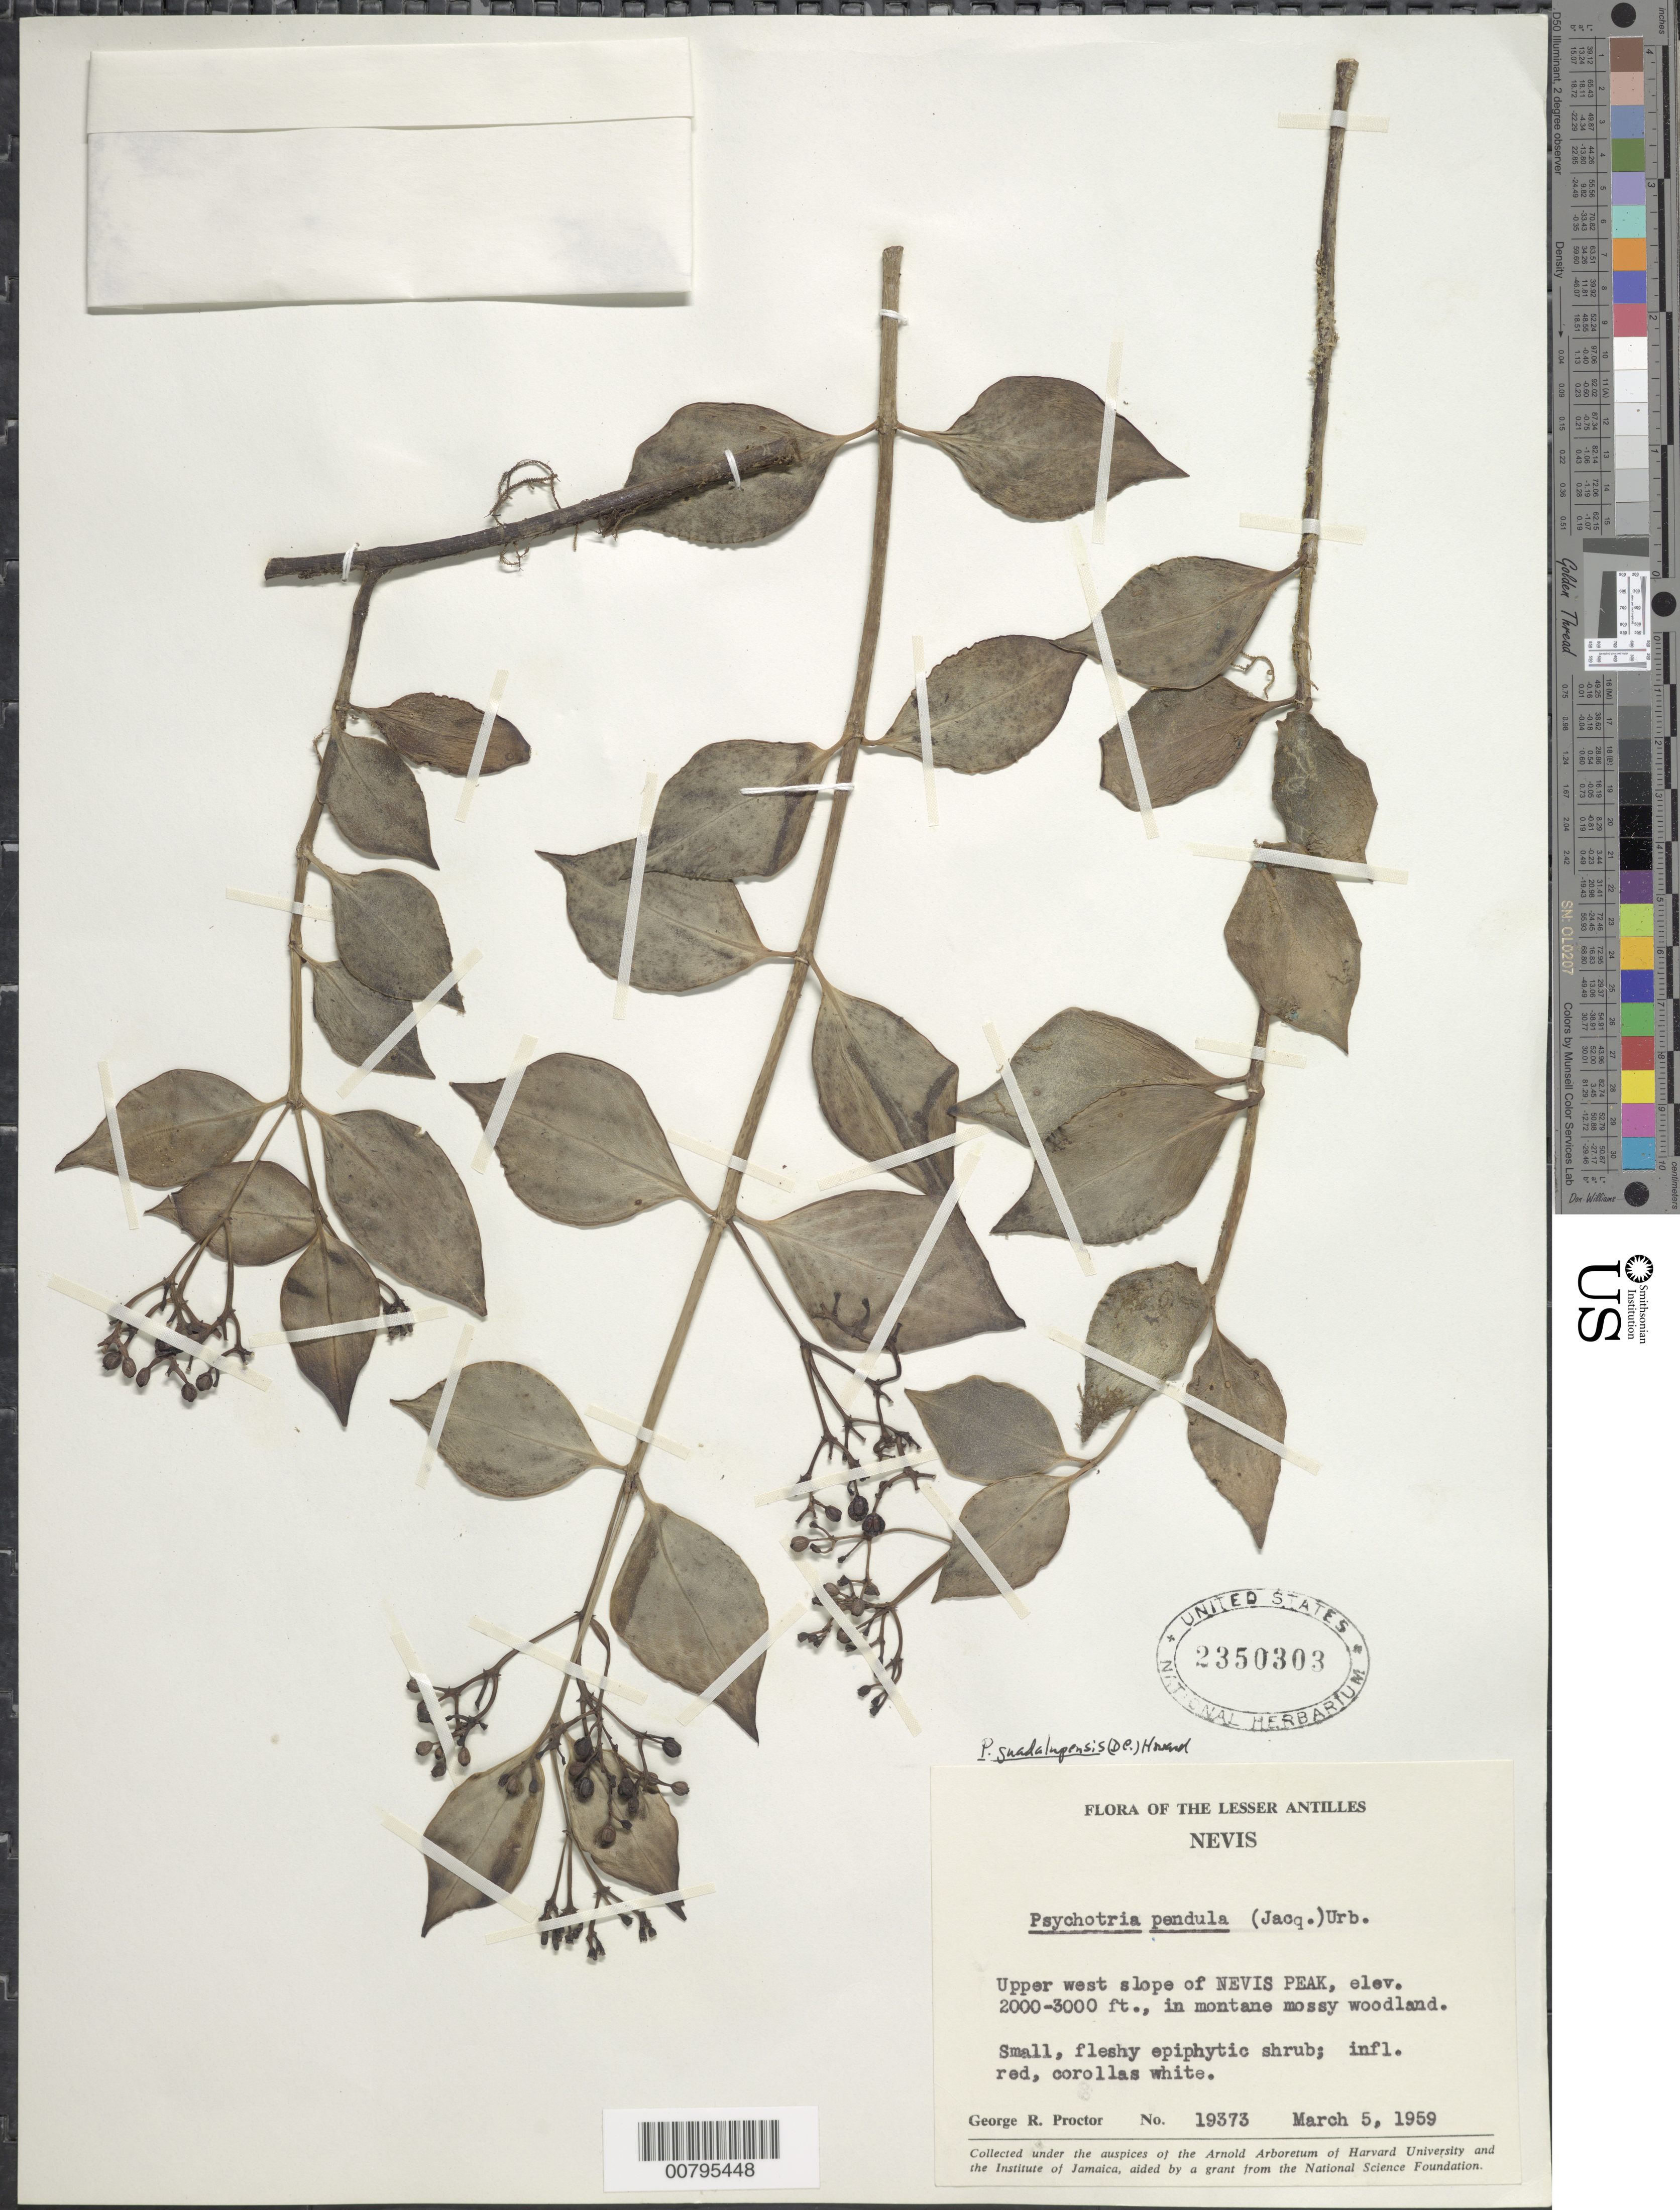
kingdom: Plantae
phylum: Tracheophyta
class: Magnoliopsida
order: Gentianales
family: Rubiaceae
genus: Notopleura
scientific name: Notopleura guadalupensis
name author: (DC.) C.M. Taylor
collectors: G. R. Proctor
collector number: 19373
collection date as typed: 05 Mar 1959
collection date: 1959-03-05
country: St. Christopher-Nevis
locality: Upper west slope of Nevis Peak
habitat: In montane mossy woodland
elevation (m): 610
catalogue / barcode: US 2350303